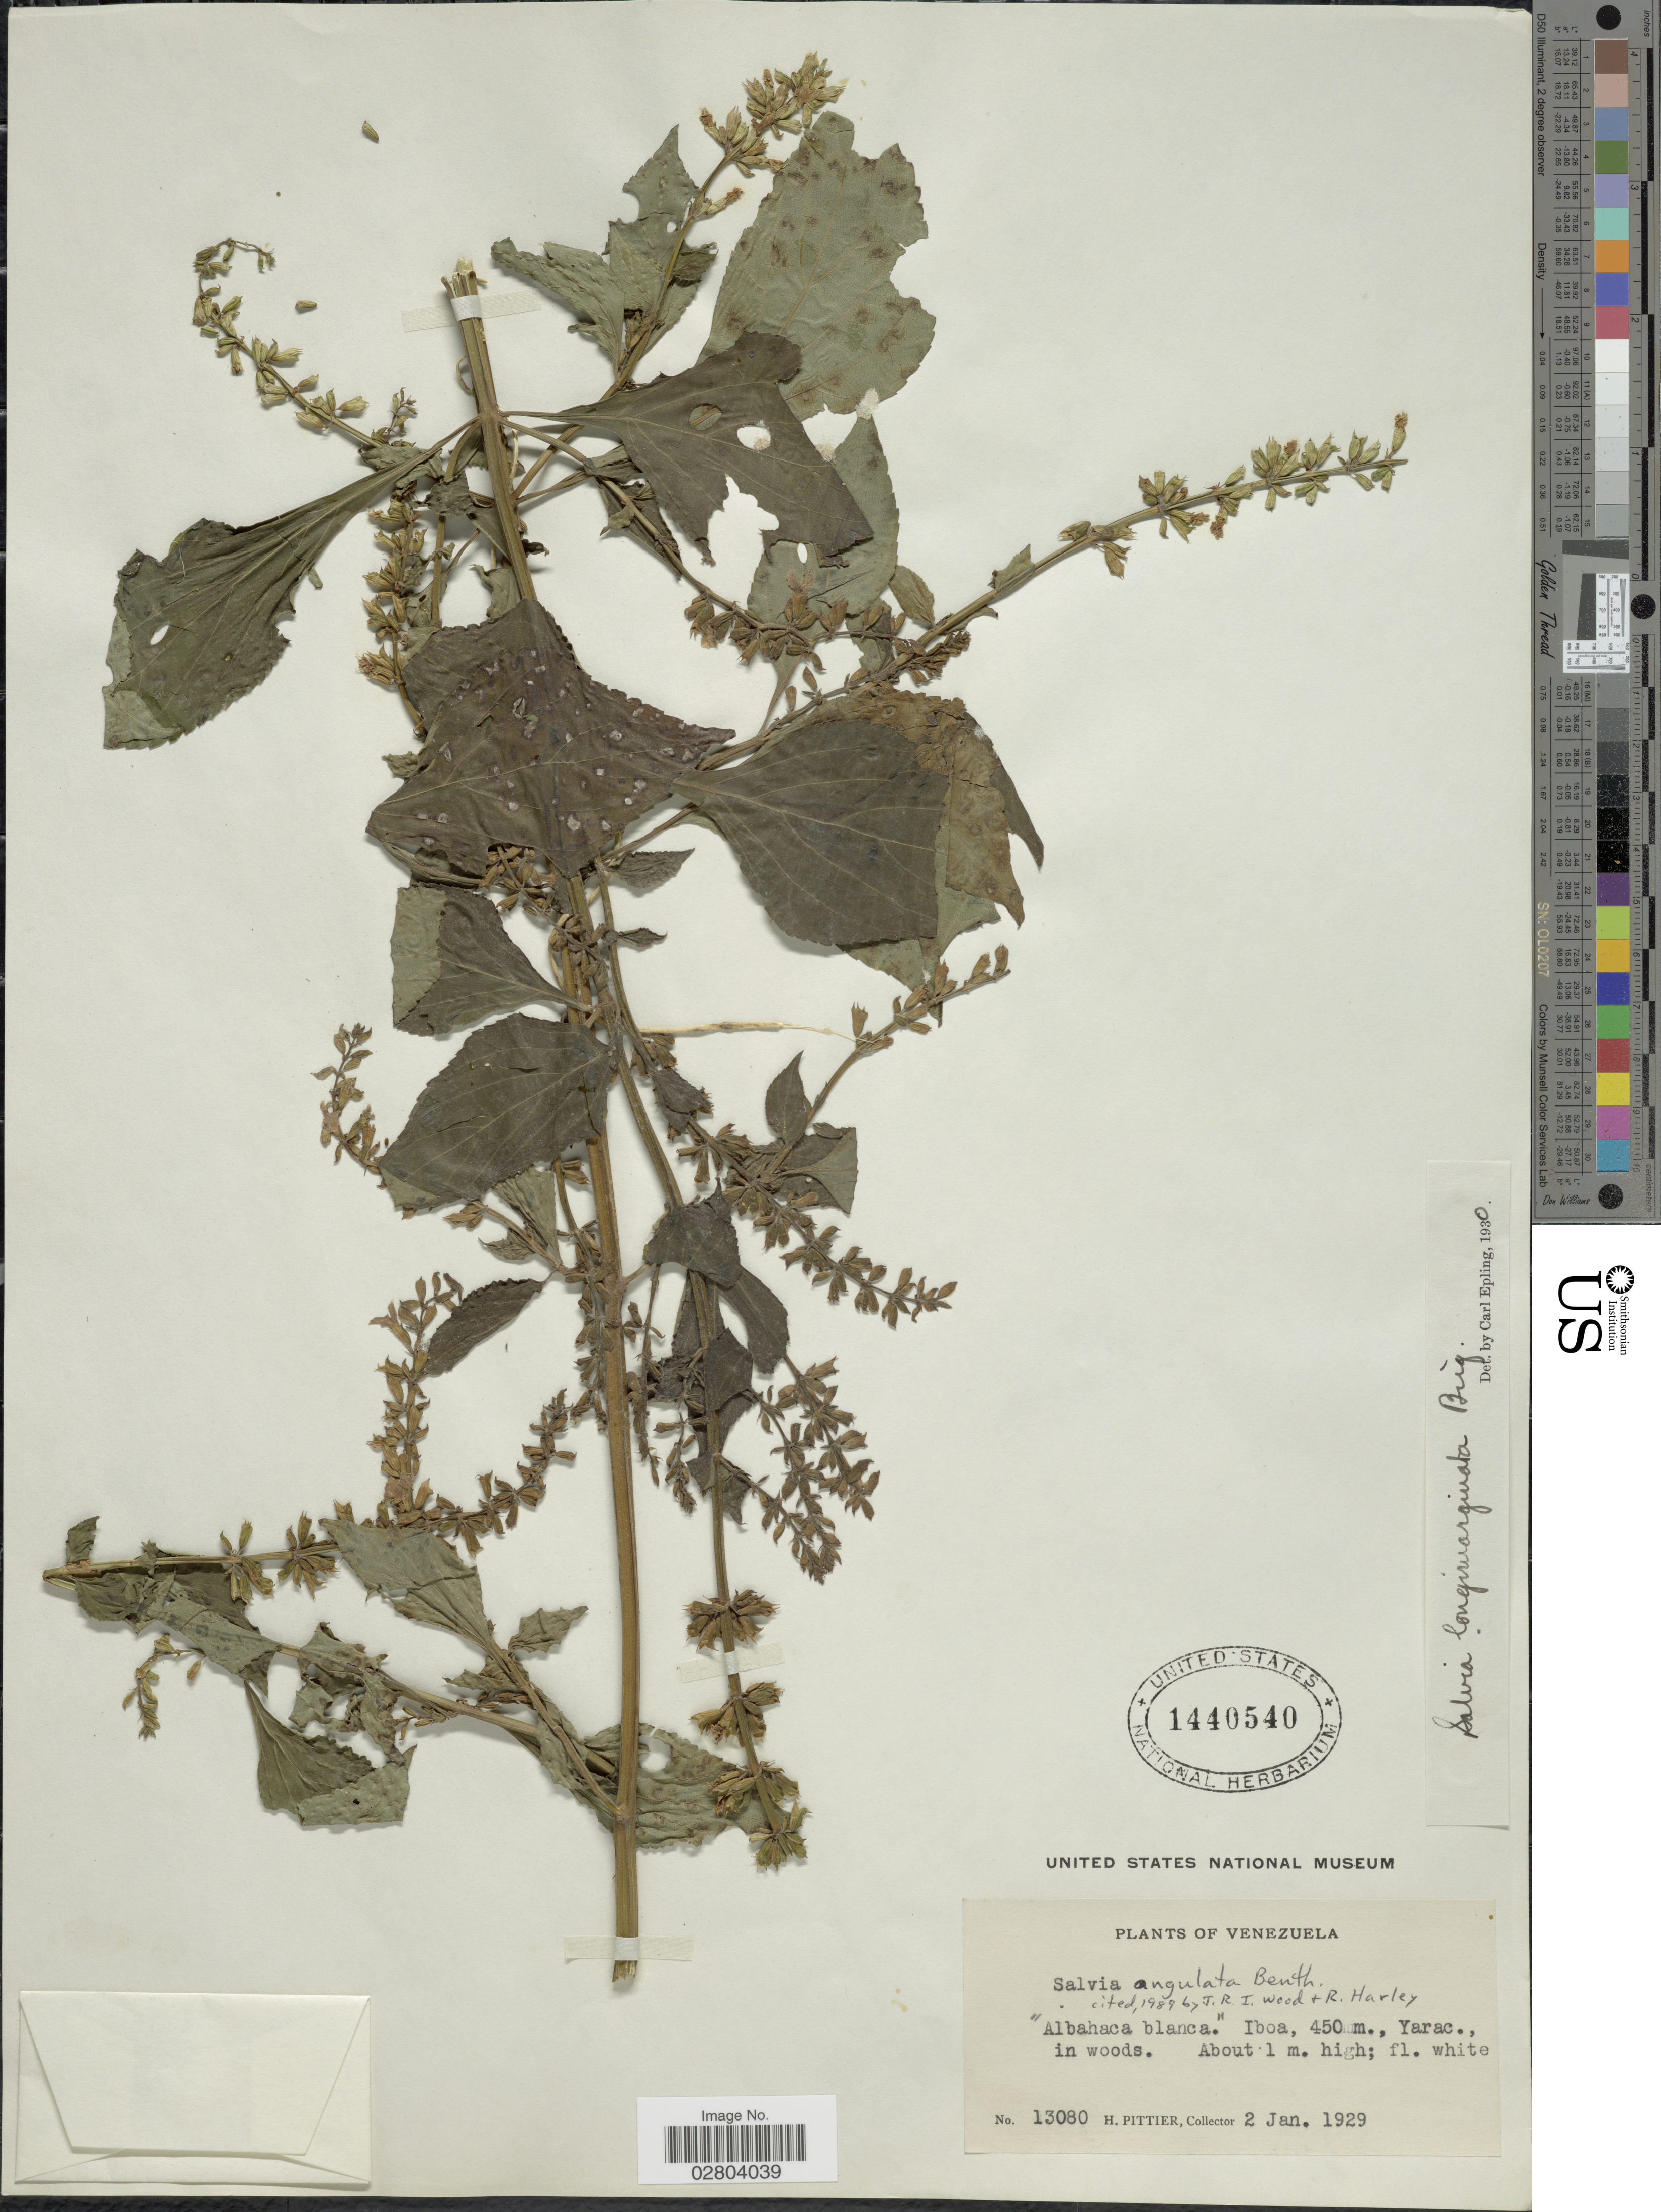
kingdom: Plantae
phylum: Tracheophyta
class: Magnoliopsida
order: Lamiales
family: Lamiaceae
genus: Salvia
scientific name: Salvia angulata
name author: Benth.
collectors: H. F. Pittier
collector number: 13080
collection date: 1929-01-02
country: Venezuela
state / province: Yaracuy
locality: Albahaca blanca.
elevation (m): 450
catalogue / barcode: US 1440540